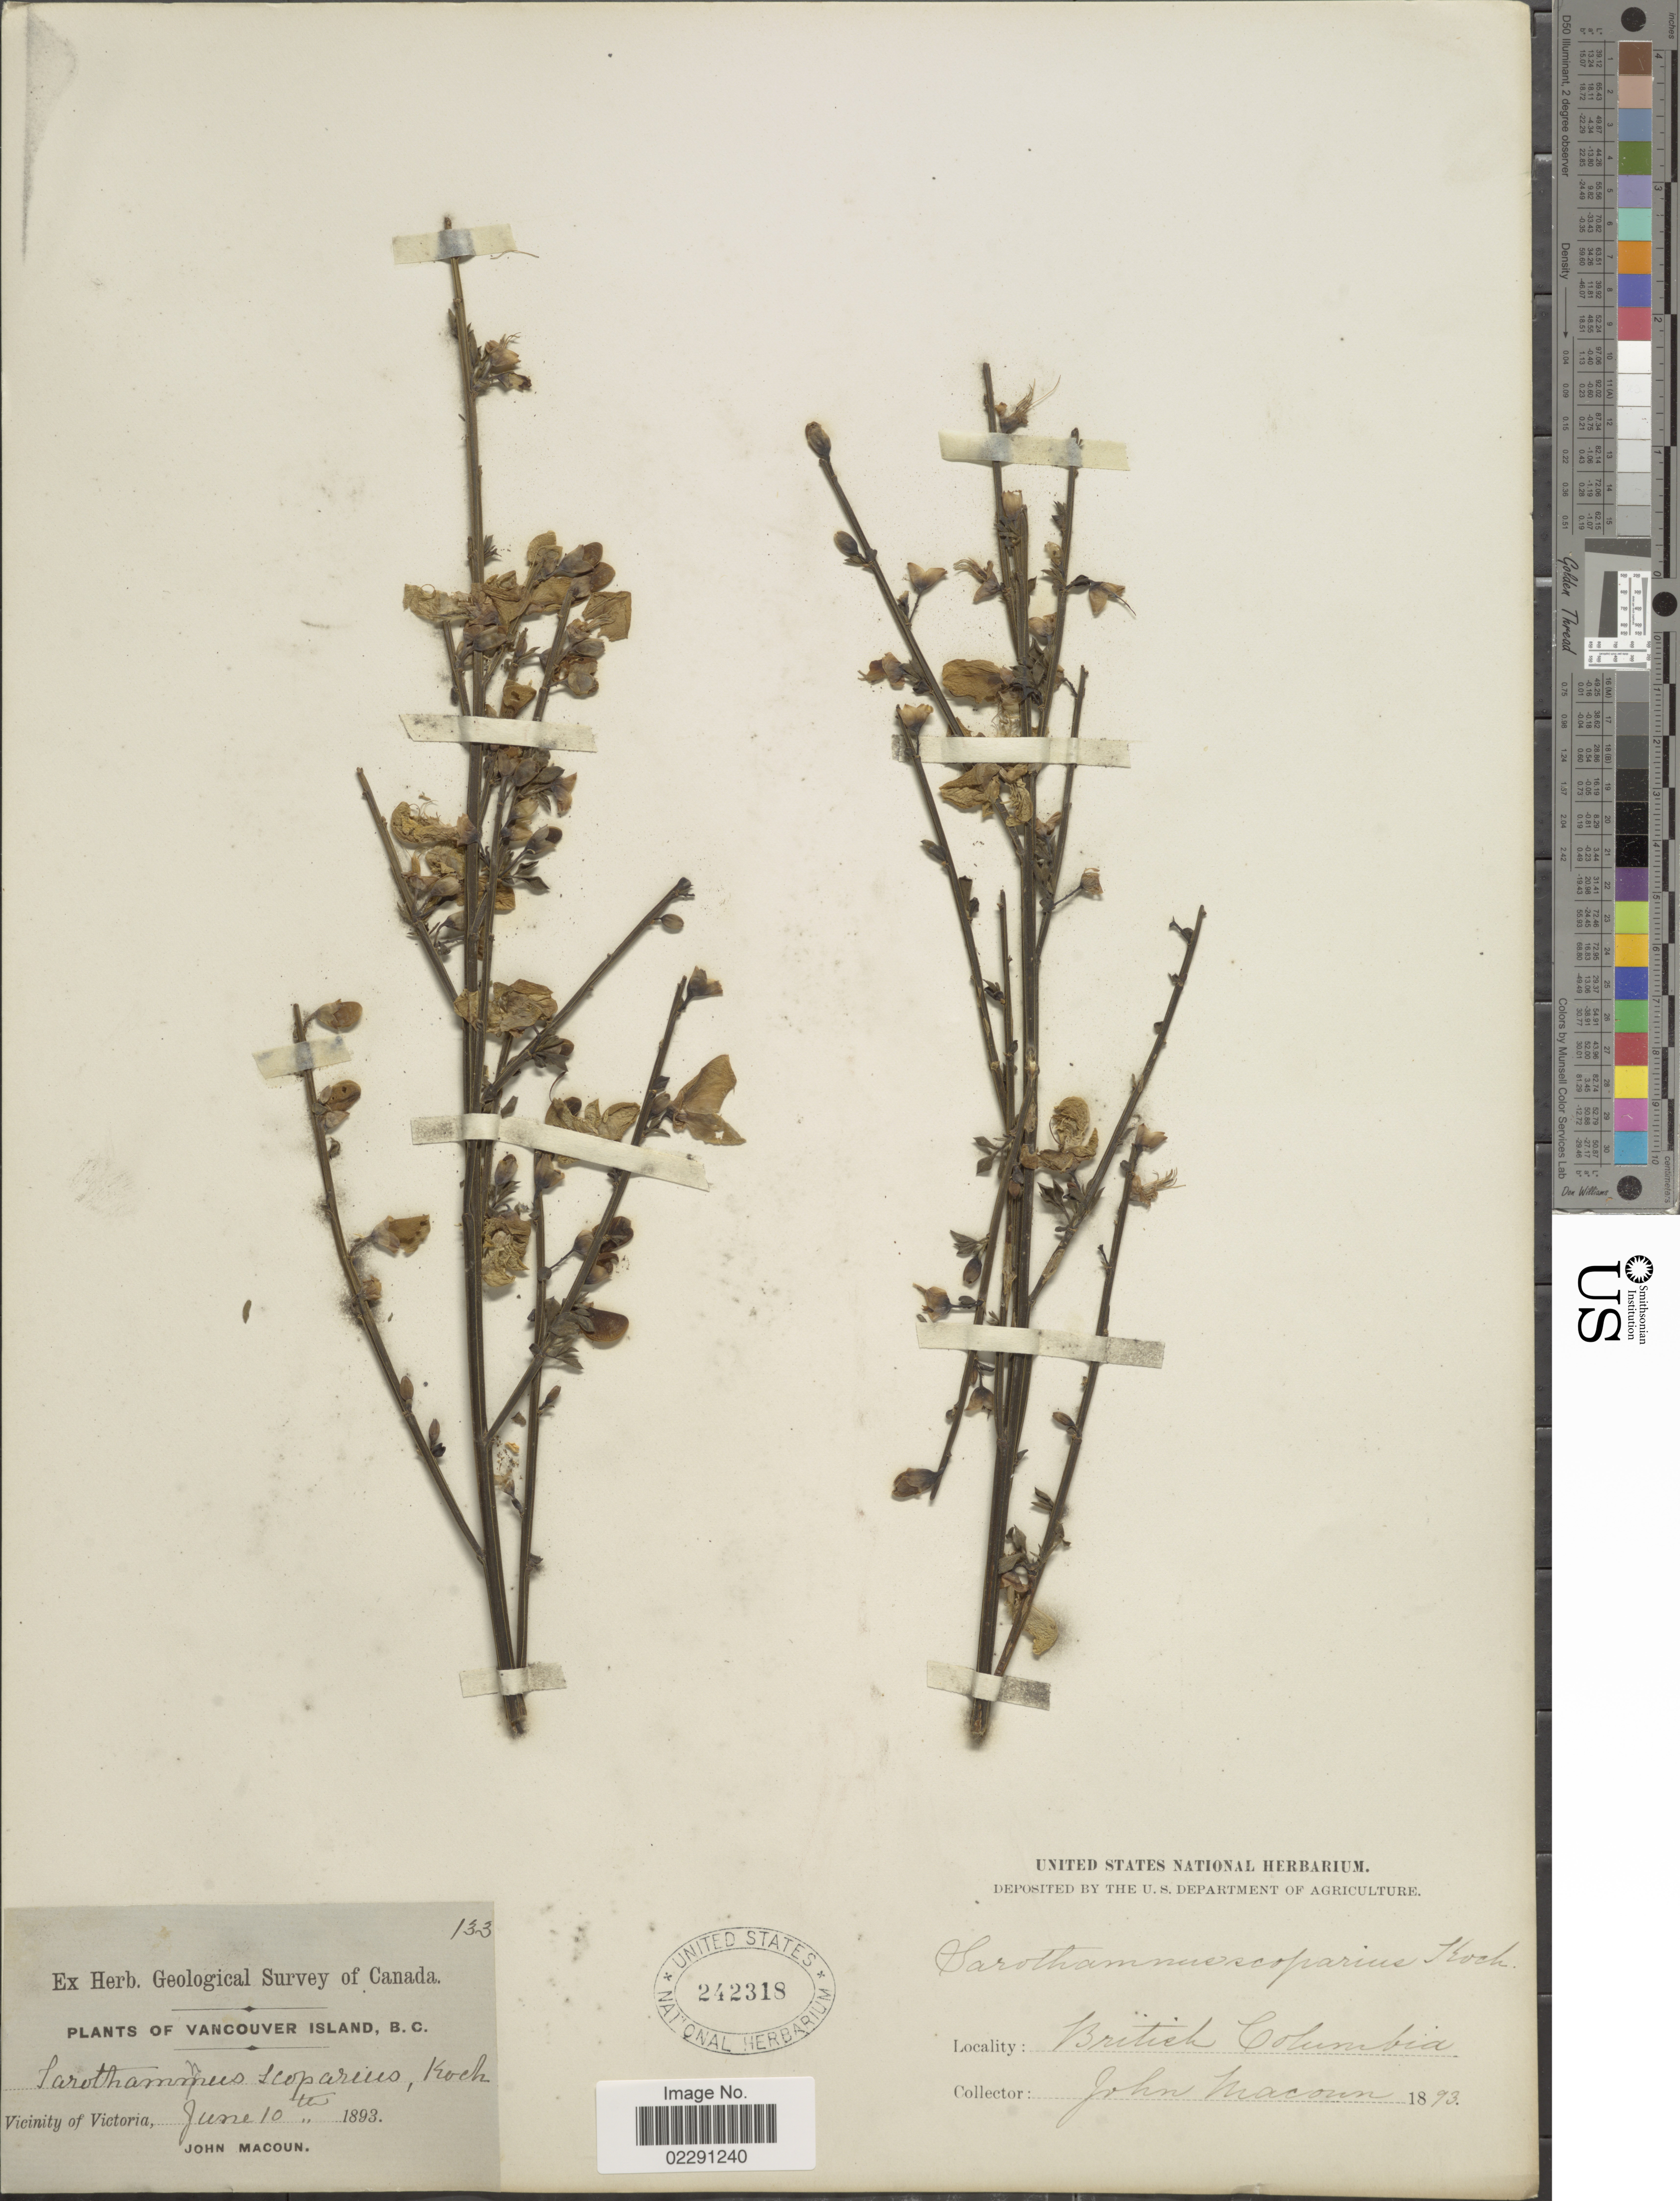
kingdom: Plantae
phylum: Tracheophyta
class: Magnoliopsida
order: Fabales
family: Fabaceae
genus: Cytisus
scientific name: Cytisus scoparius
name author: (L.) Link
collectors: J. Macoun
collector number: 133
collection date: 1893-06-10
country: Canada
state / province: British Columbia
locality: Vancouver Island, Vicinity of Victoria.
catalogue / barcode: US 242318